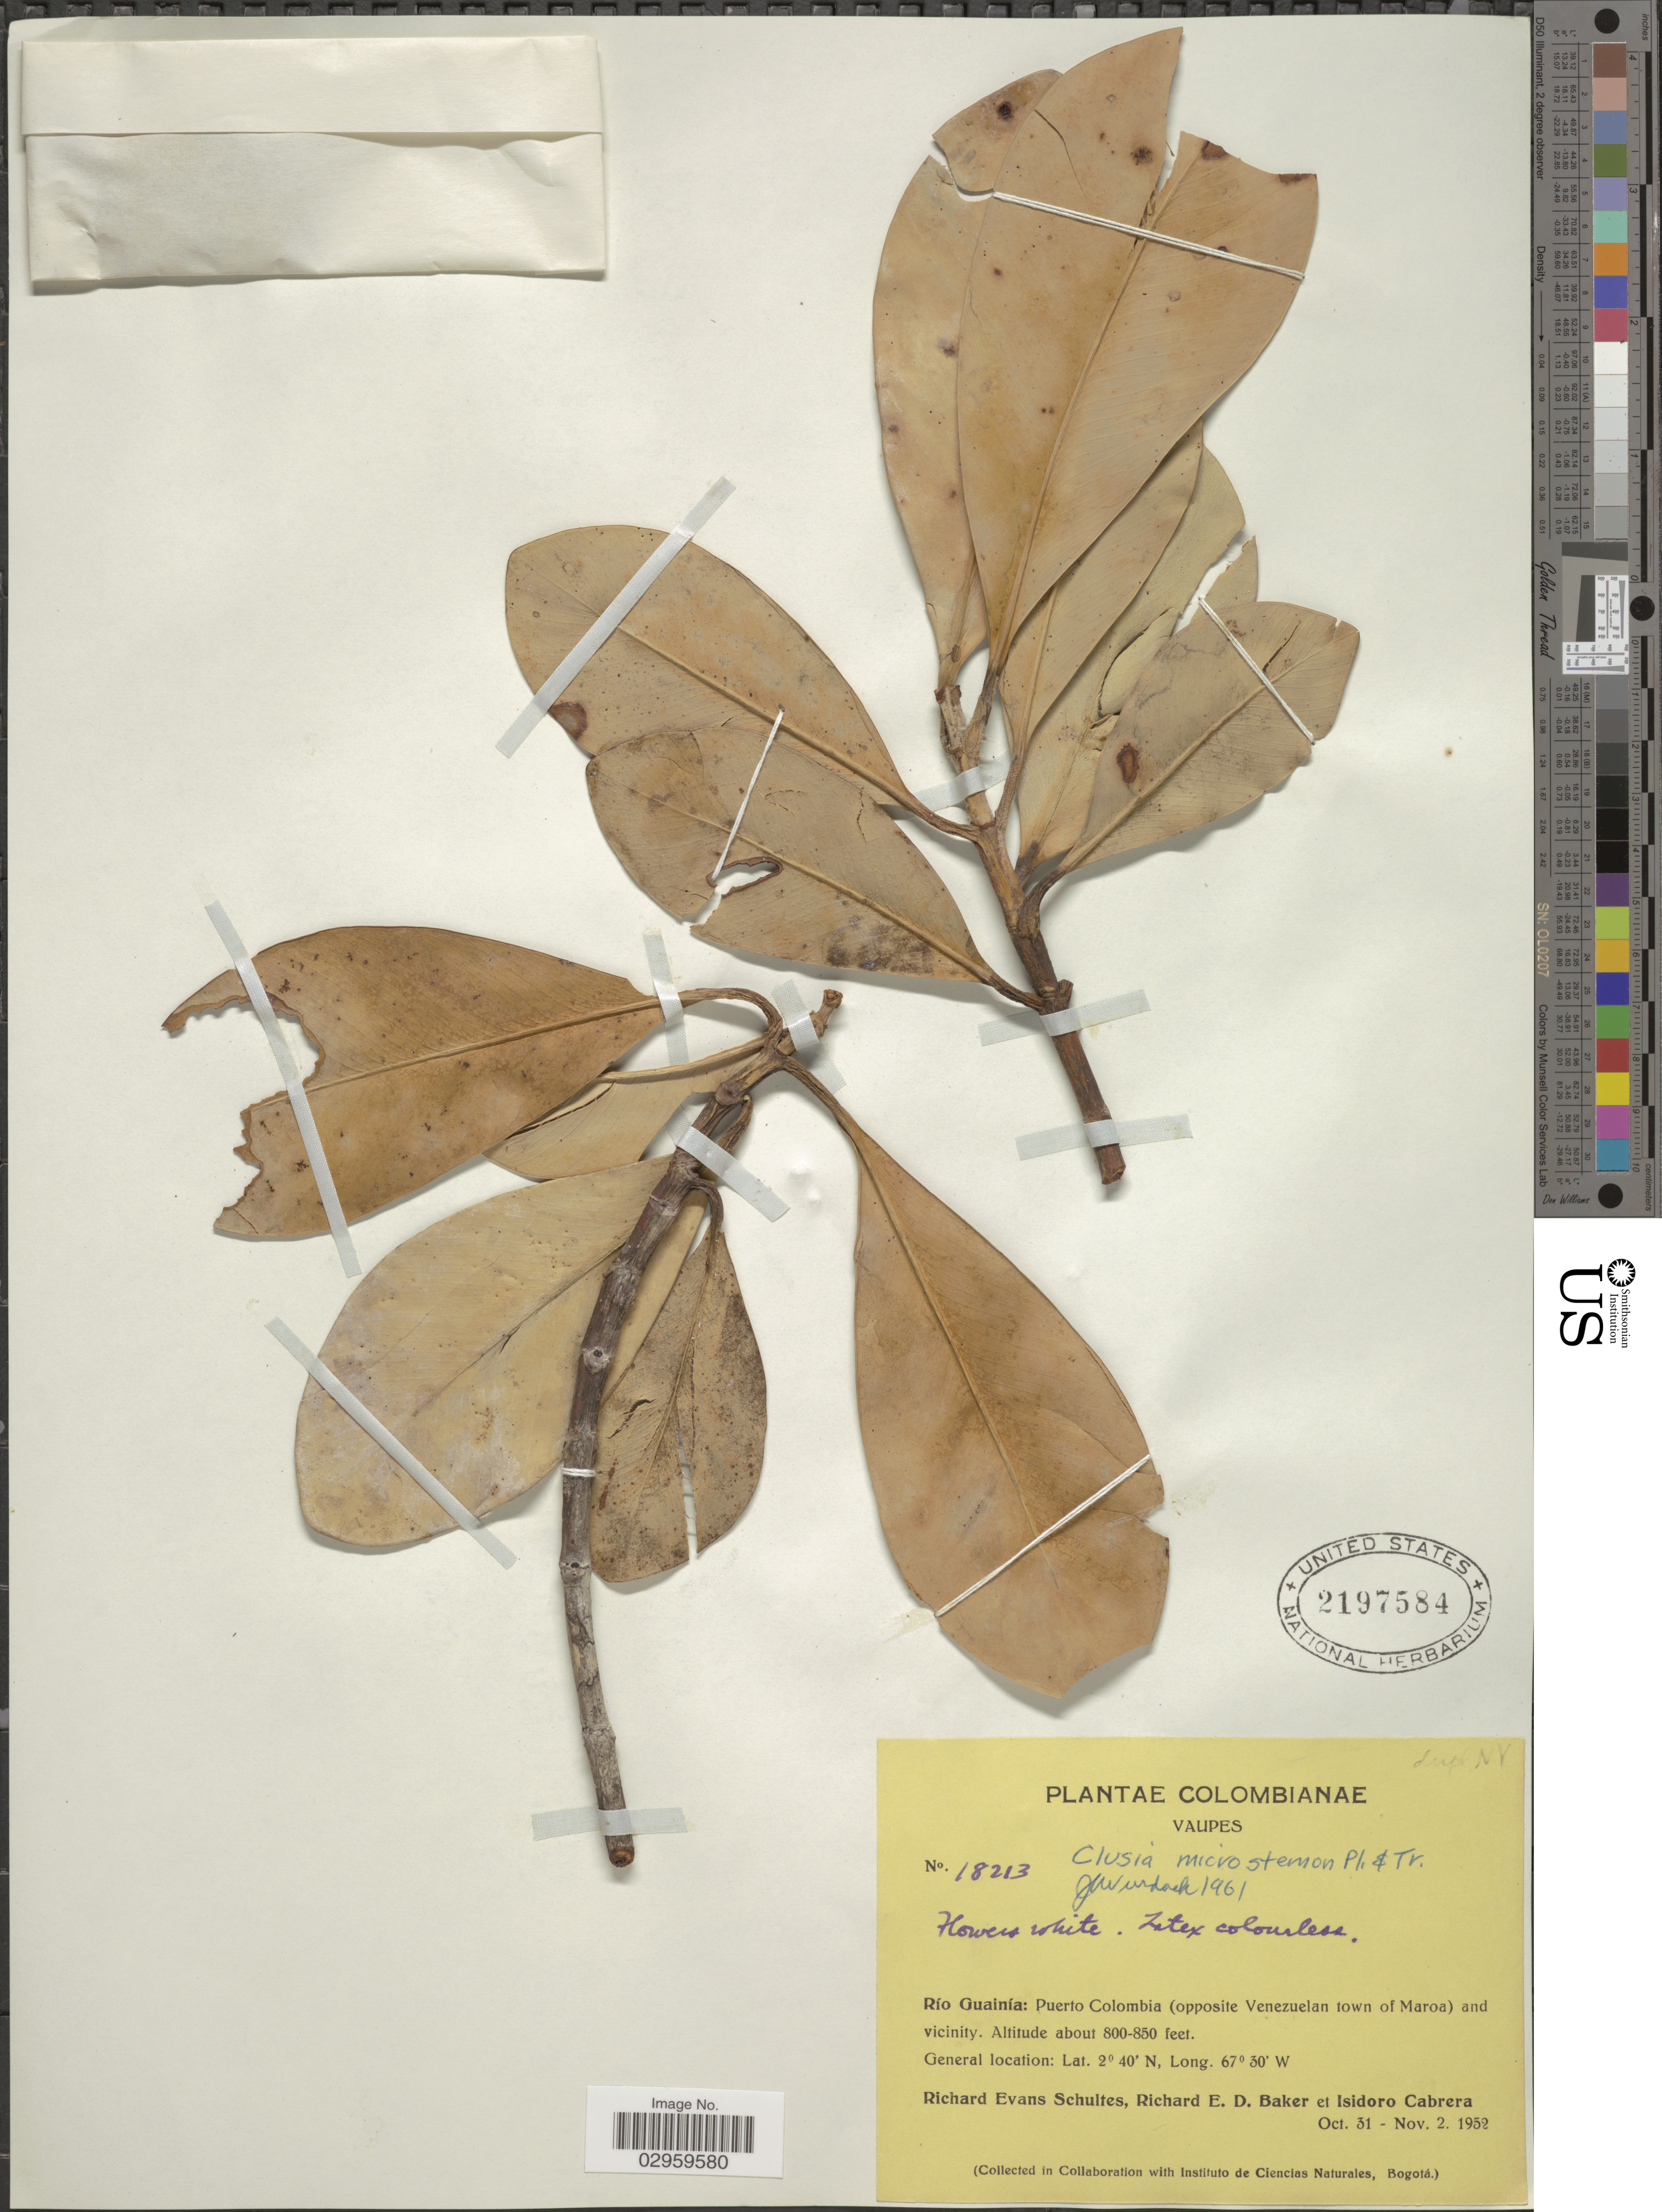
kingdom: Plantae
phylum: Tracheophyta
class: Magnoliopsida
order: Malpighiales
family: Clusiaceae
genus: Clusia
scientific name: Clusia microstemon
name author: Planch. & Triana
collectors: R. E. Schultes, R. E. D. Baker & I. Cabrera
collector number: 18213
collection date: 1952-10-31/1952-11-02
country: Colombia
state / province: Vaupés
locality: Río Guainía: Puerto Colombia (opposite Venezuelan town of Maroa) and vicinity.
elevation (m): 244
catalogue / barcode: US 2197584